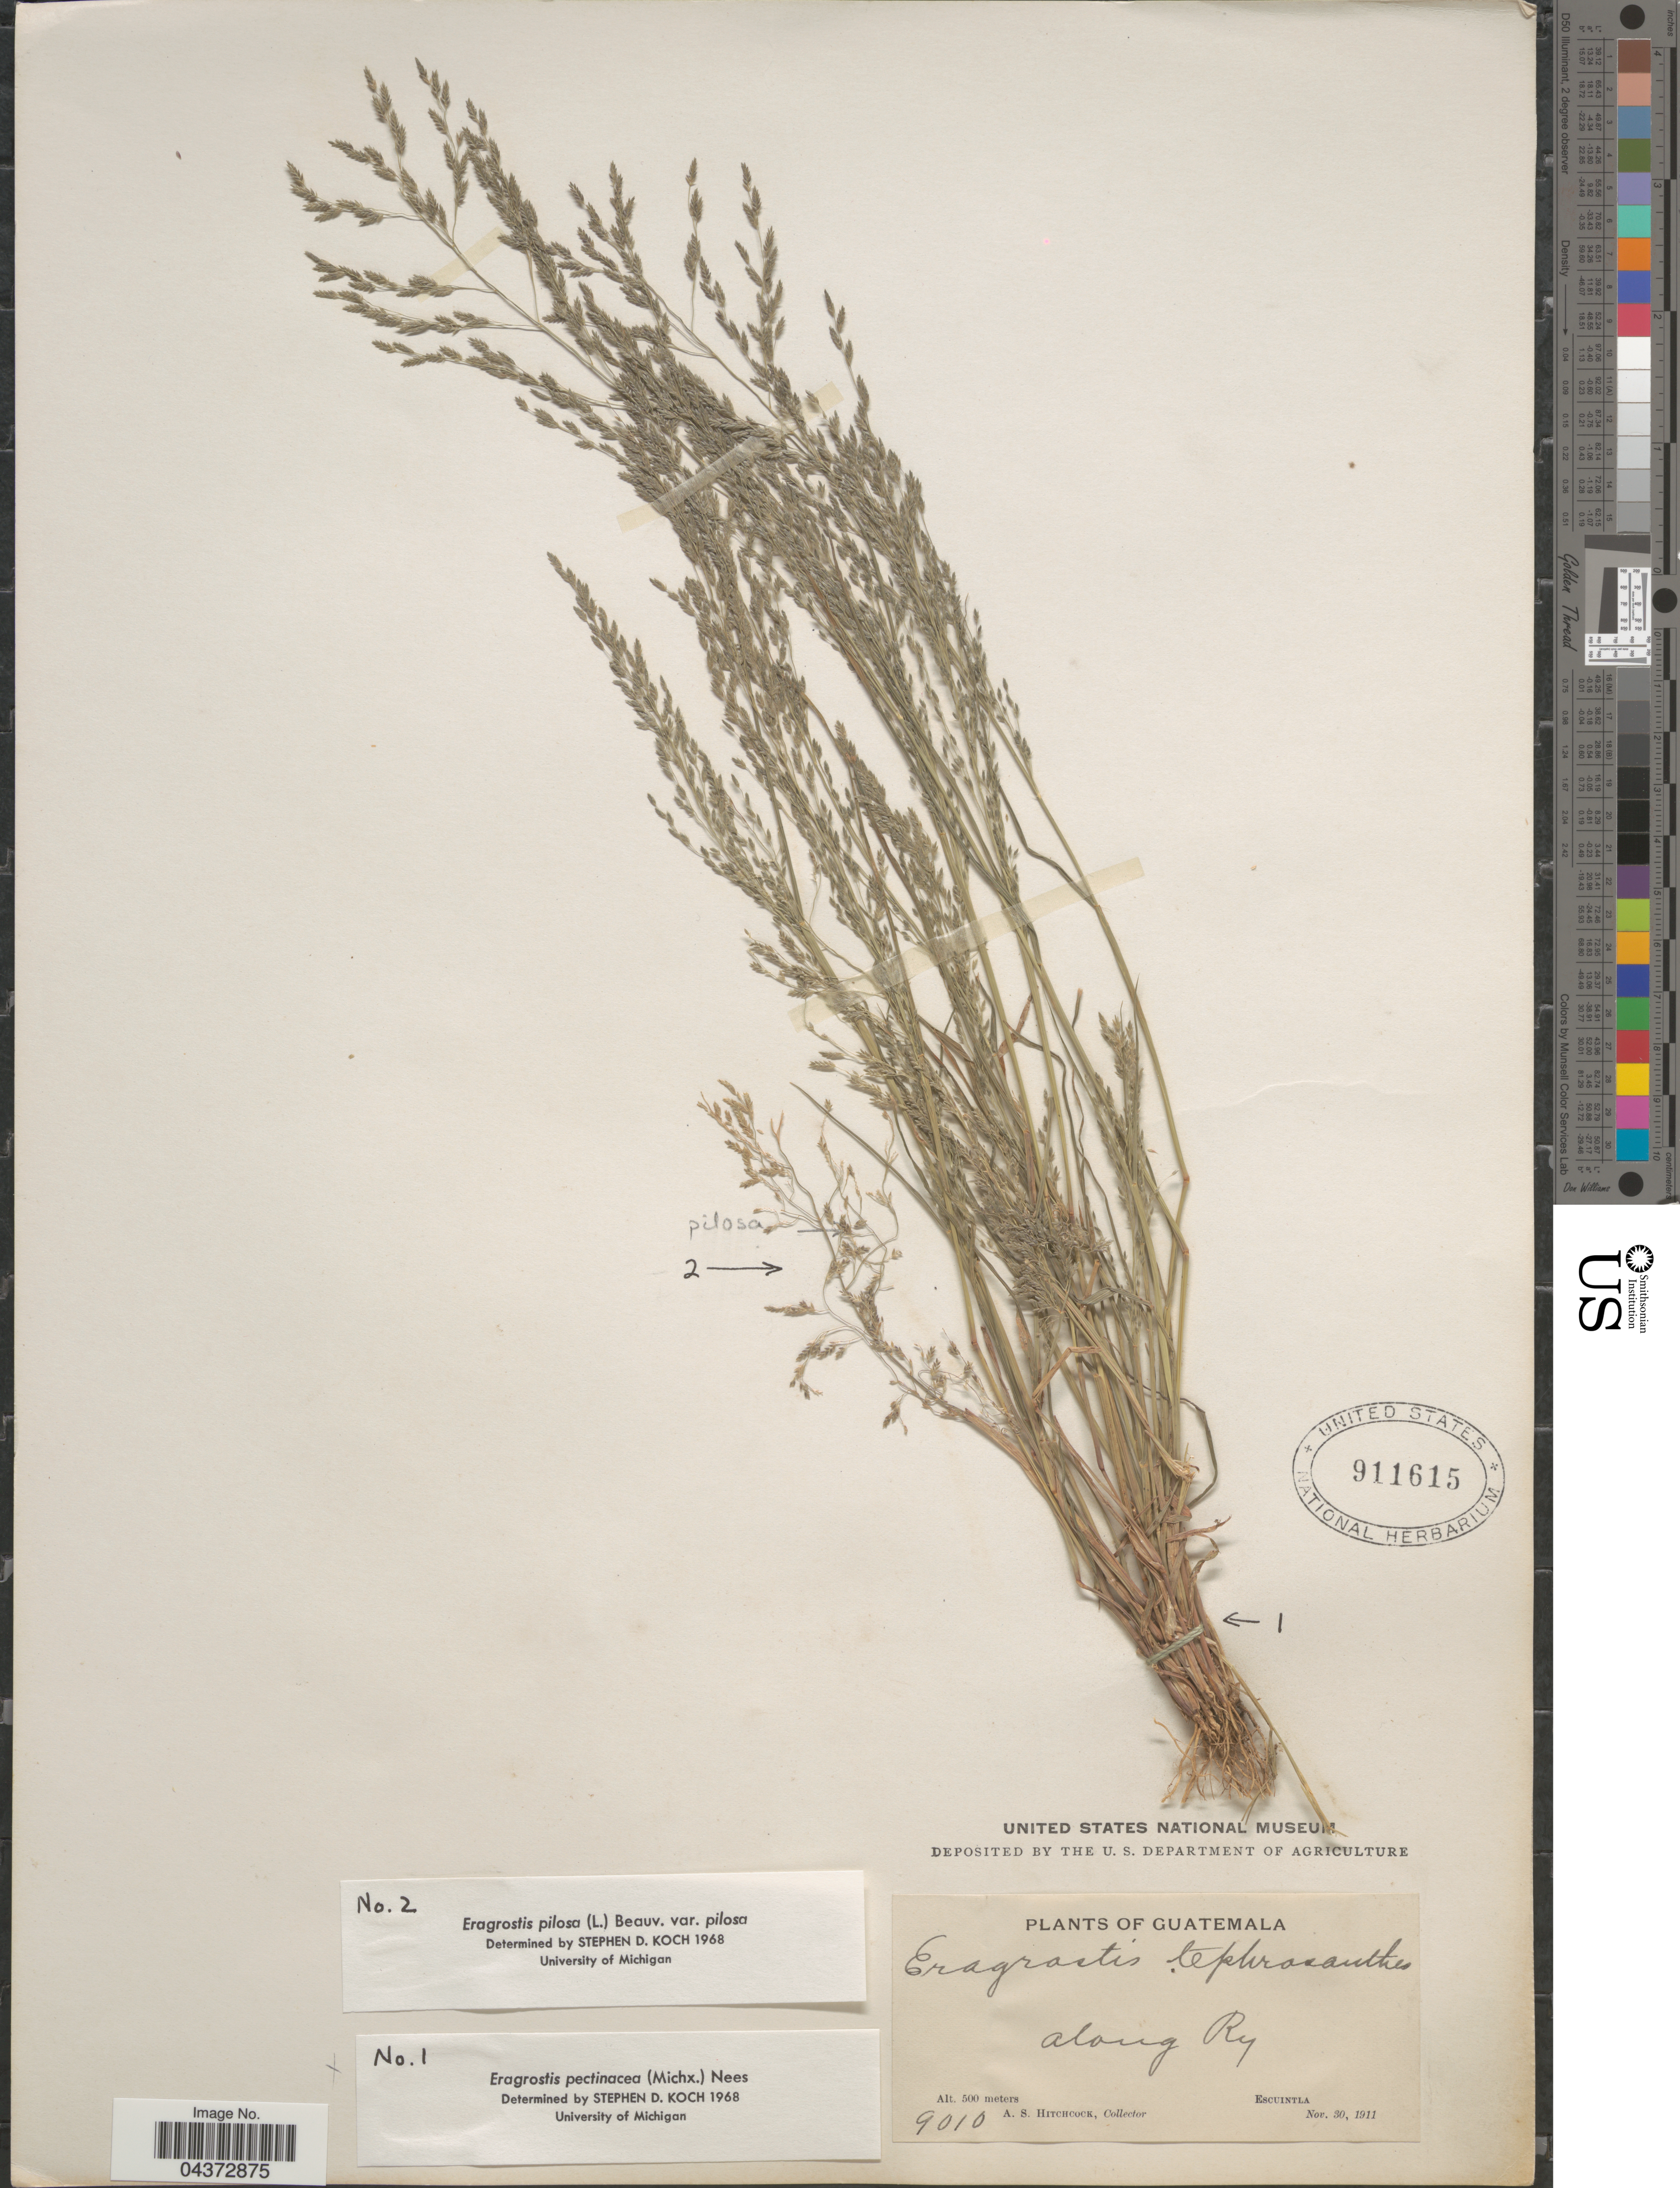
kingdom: Plantae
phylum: Tracheophyta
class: Liliopsida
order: Poales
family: Poaceae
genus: Eragrostis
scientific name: Eragrostis pectinacea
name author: (Michx.) Nees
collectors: A. S. Hitchcock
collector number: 9010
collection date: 1911-11-30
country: Guatemala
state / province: Escuintla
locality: Along Ry.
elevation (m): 500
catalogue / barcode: US 911615